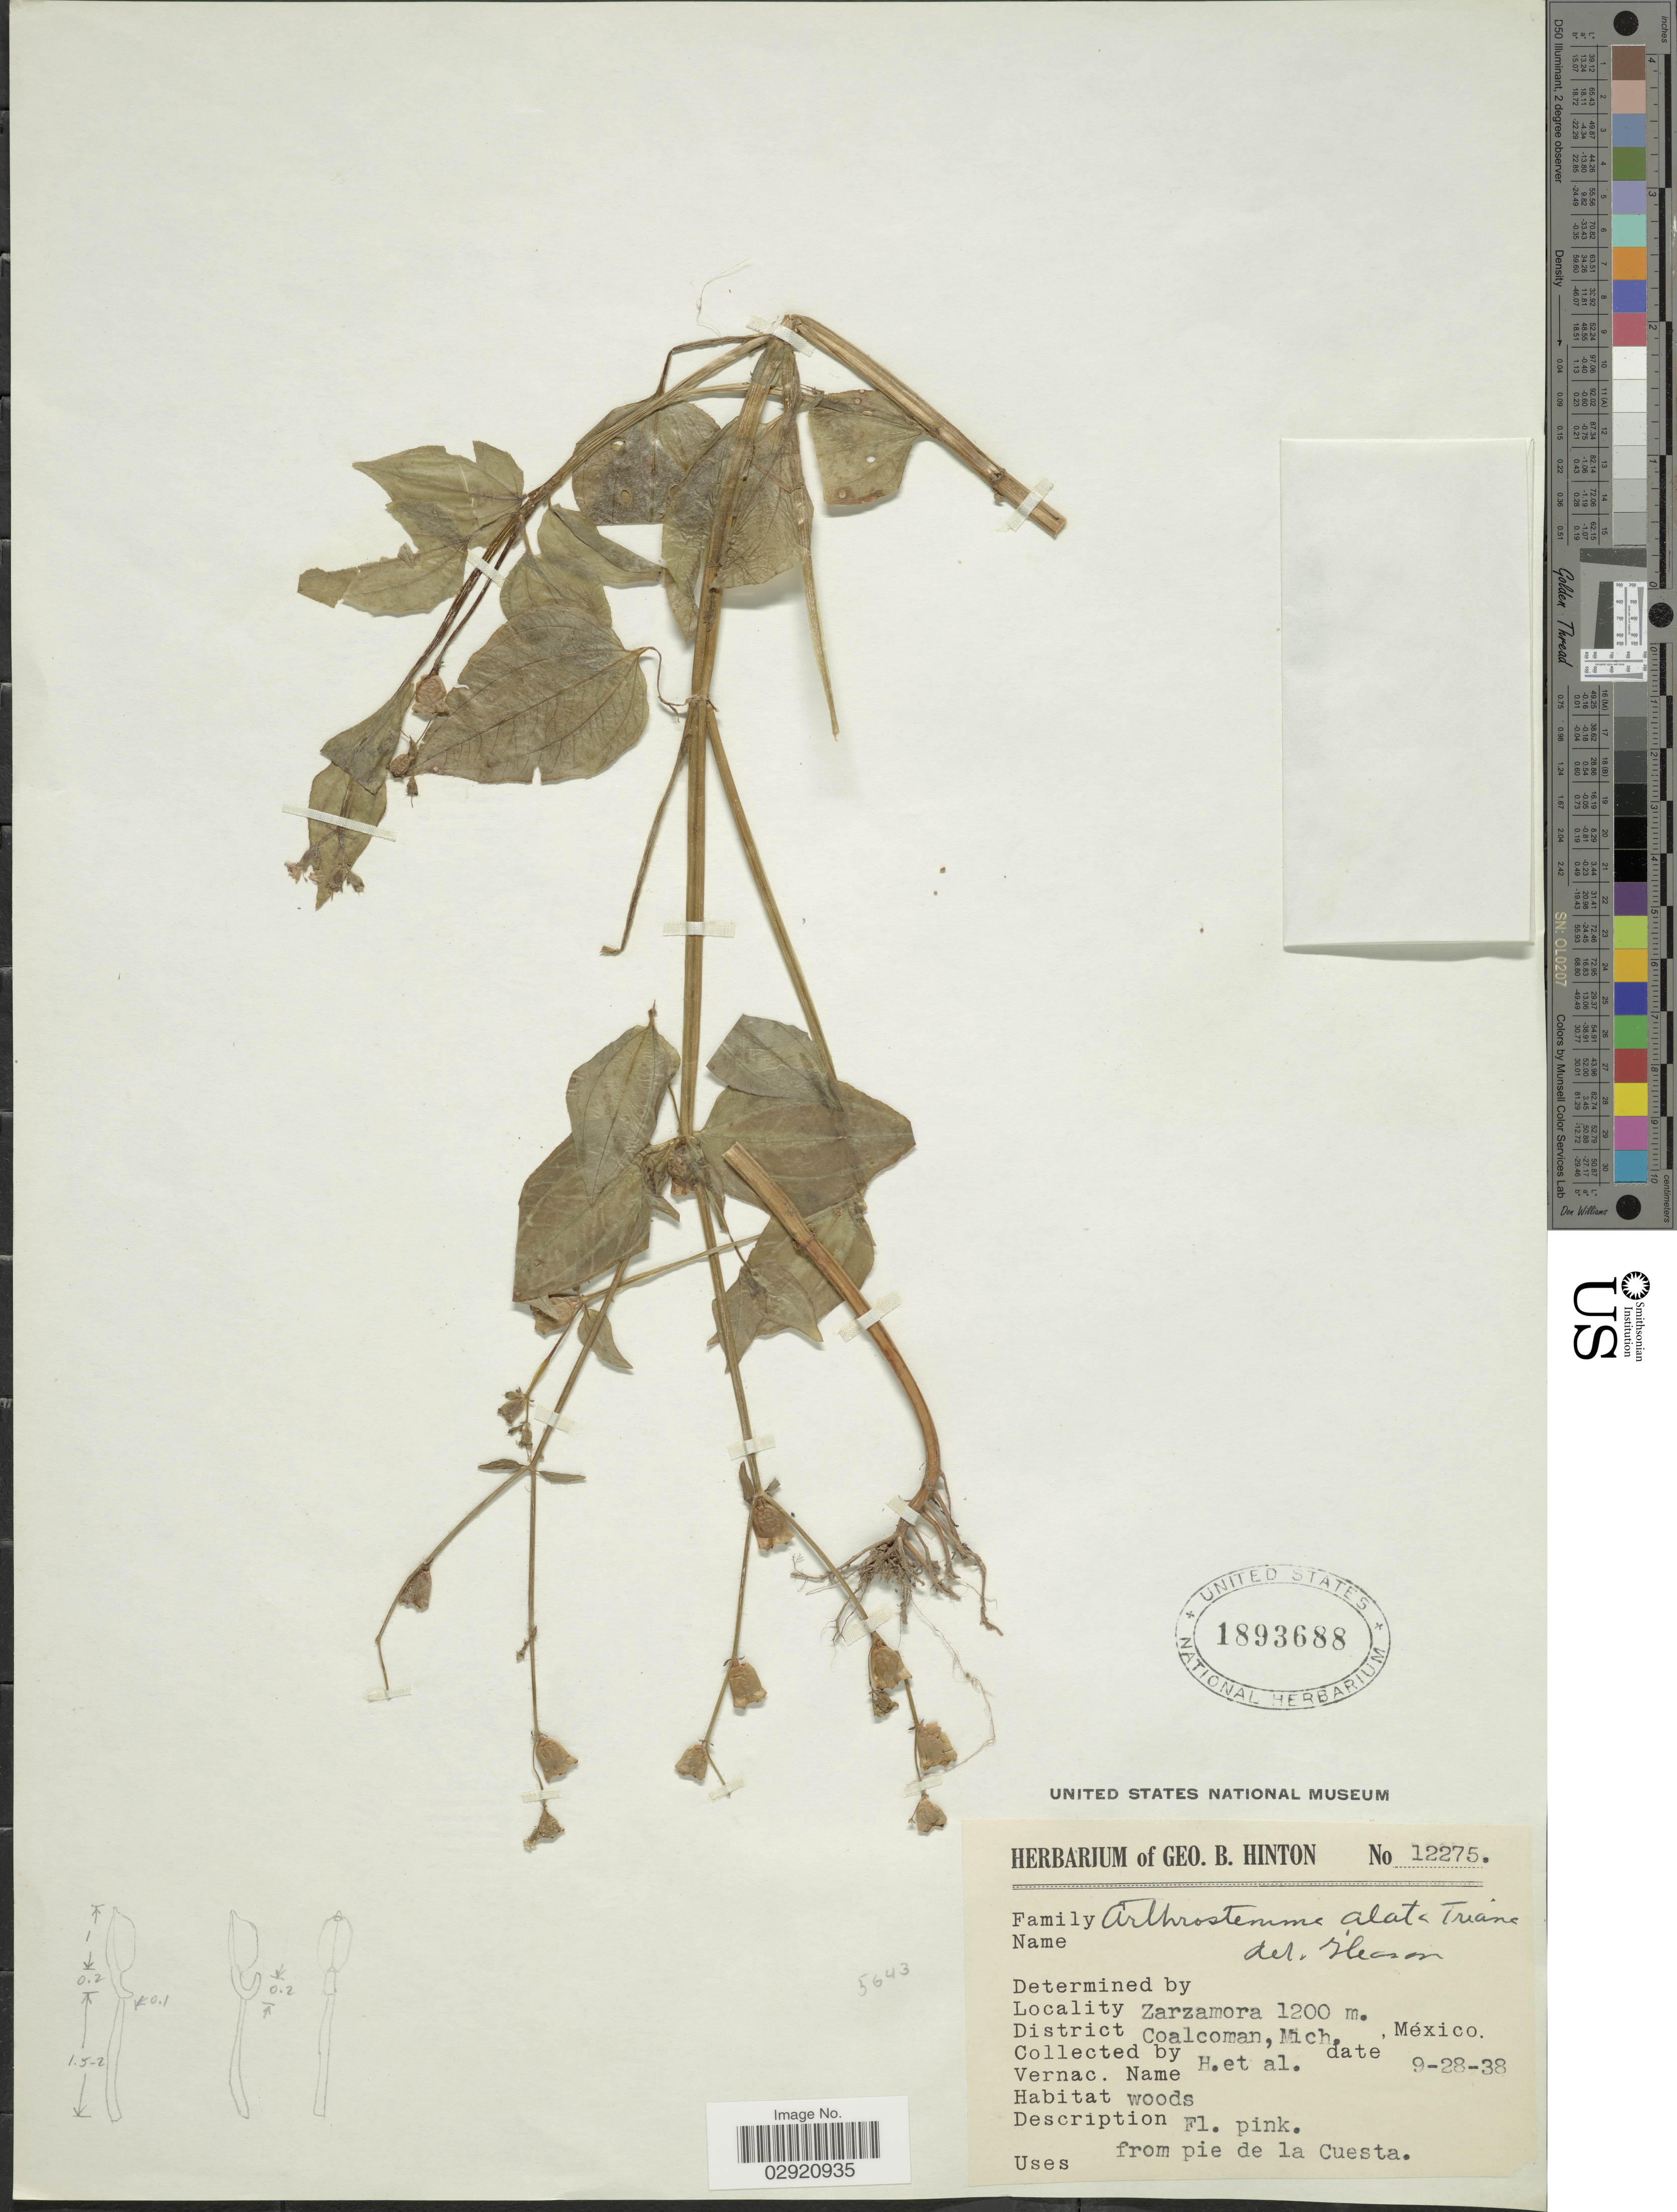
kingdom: Plantae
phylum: Tracheophyta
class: Magnoliopsida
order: Myrtales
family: Melastomataceae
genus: Arthrostemma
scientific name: Arthrostemma alatum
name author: Triana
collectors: G. B. Hinton & et al.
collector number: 12275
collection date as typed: Transcribed d/m/y: 28/9/38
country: Mexico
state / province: Michoacán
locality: Zarzamora. District Coalcoman, Mich.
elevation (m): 1200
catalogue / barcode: US 1893688